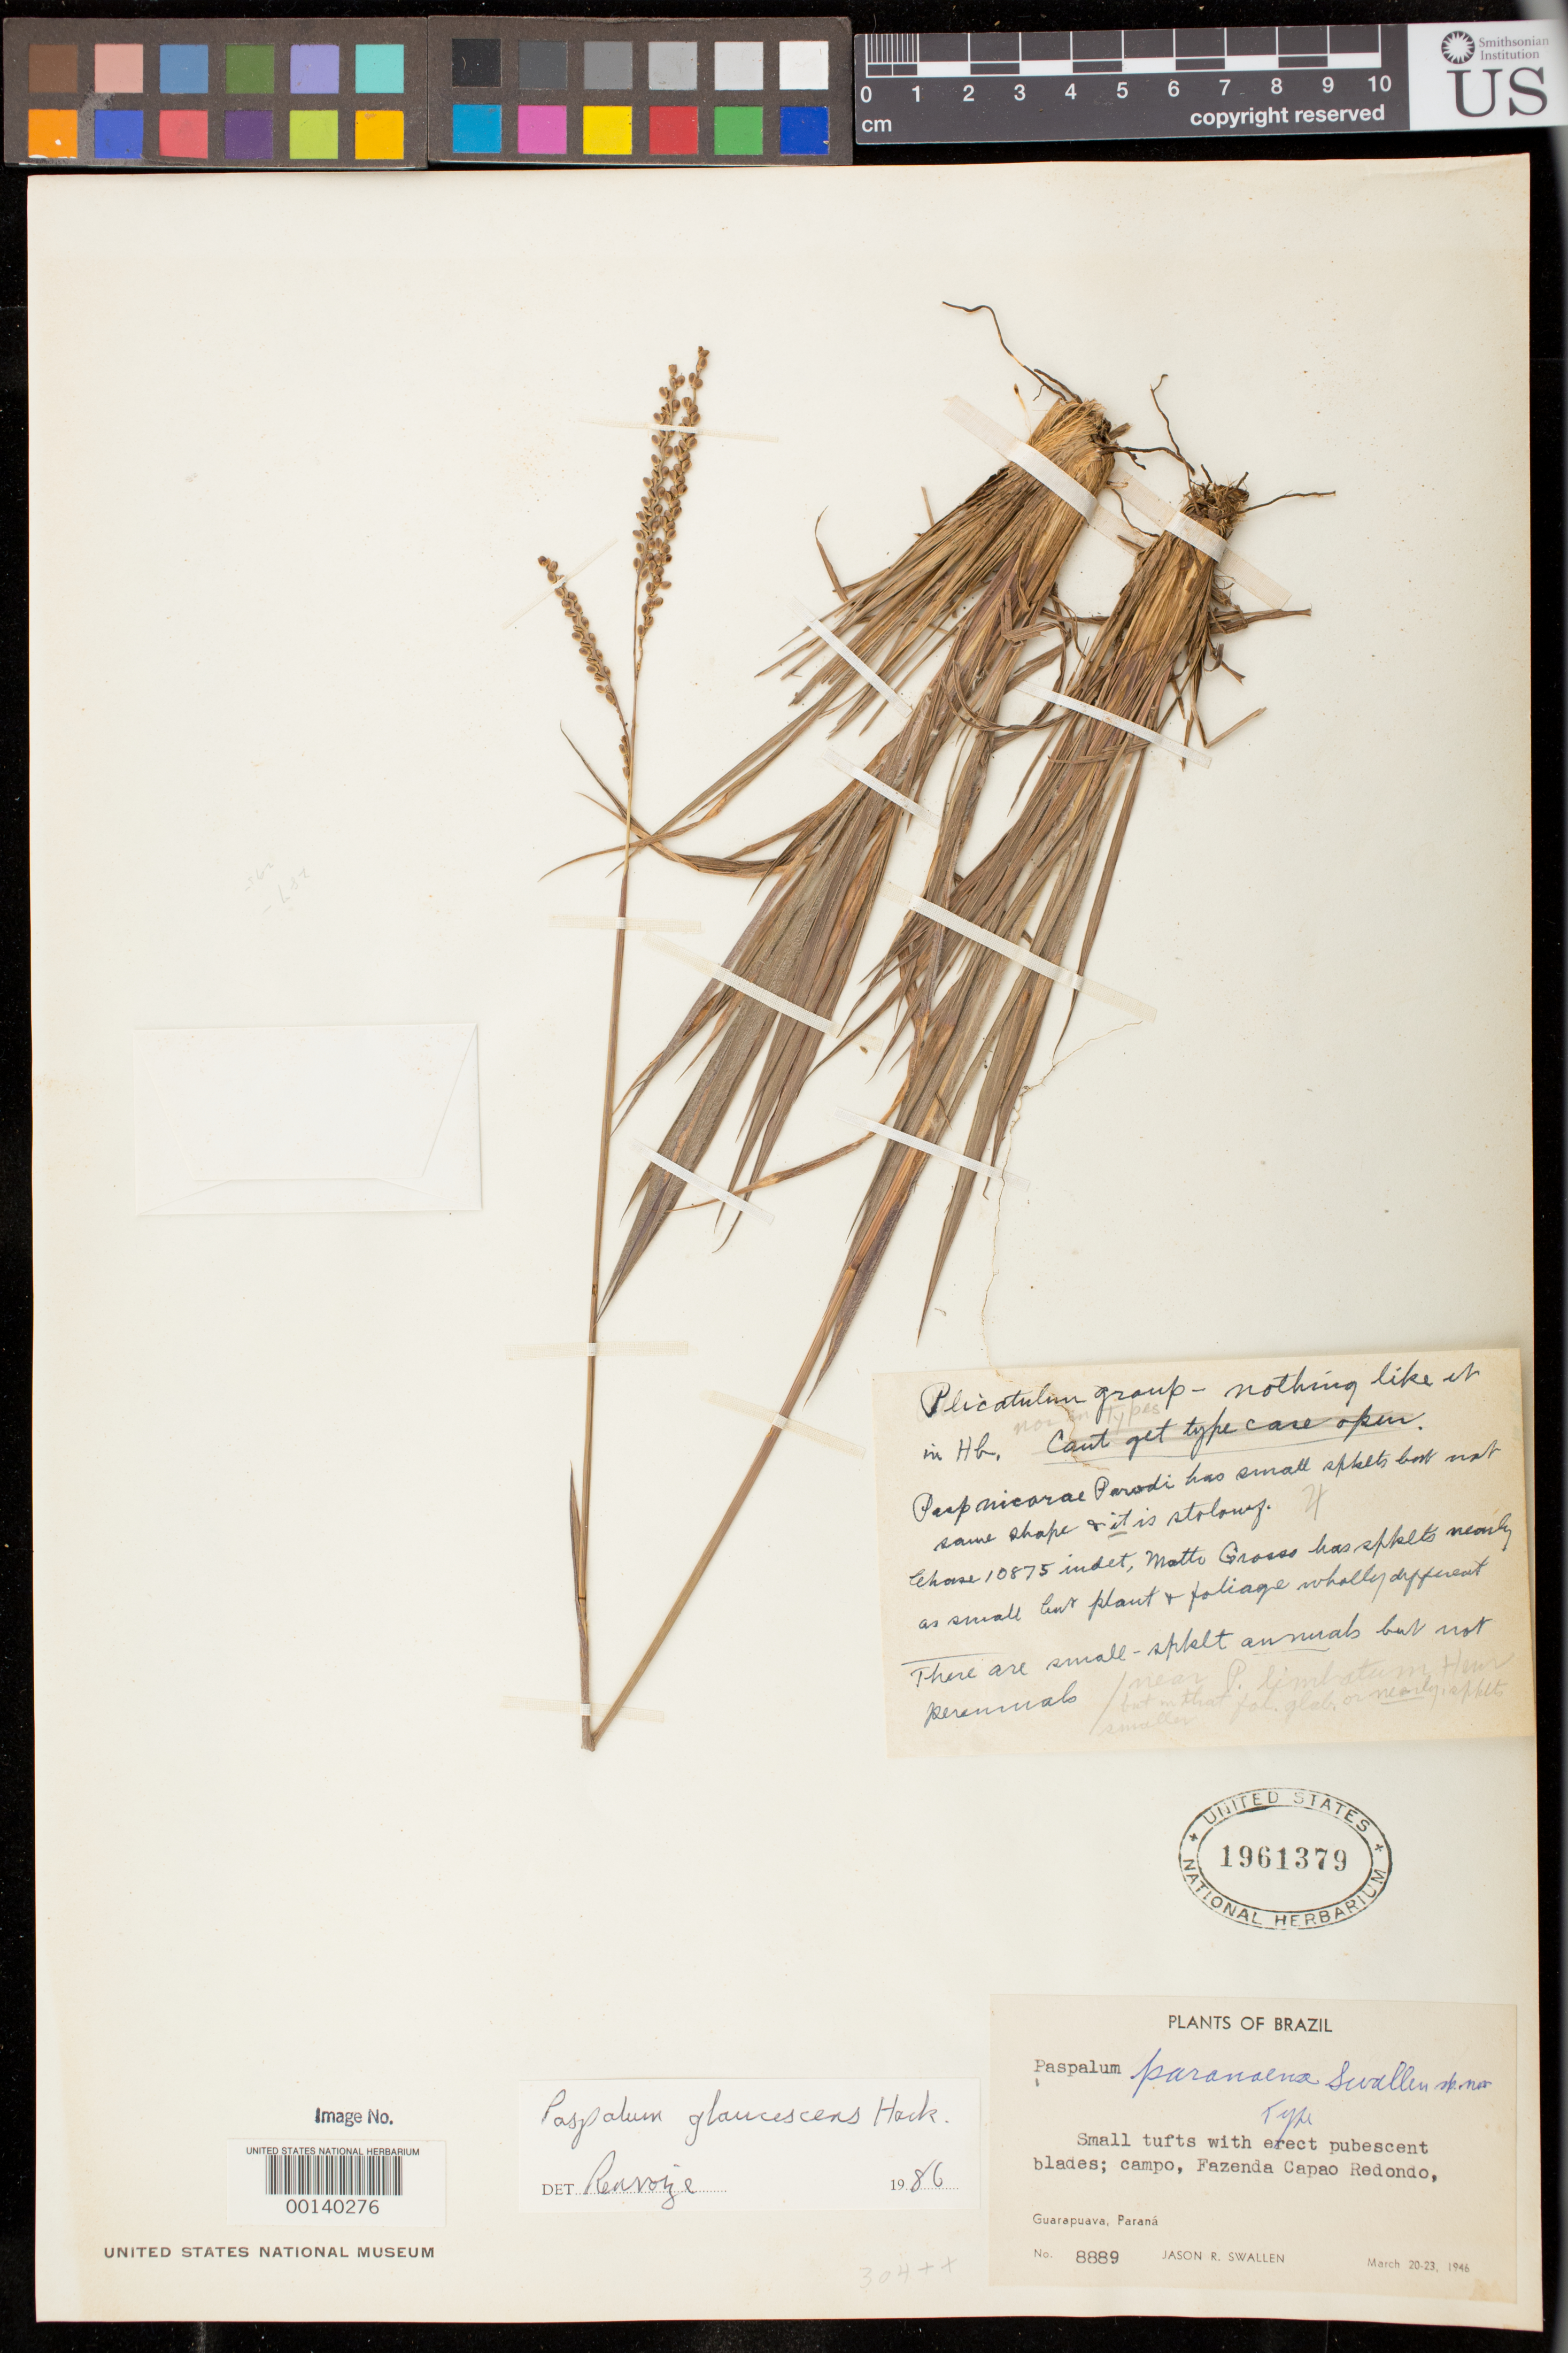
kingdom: Plantae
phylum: Tracheophyta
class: Liliopsida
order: Poales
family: Poaceae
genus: Paspalum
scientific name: Paspalum paranaense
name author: Swallen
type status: Holotype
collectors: J. R. Swallen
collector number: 8889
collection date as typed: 20 Mar 1946 to 23 Mar 1946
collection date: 1946-03-20/1946-03-23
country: Brazil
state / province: Paraná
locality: Guarapuava, Fazenda Capao Redondo.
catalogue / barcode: US 1961379